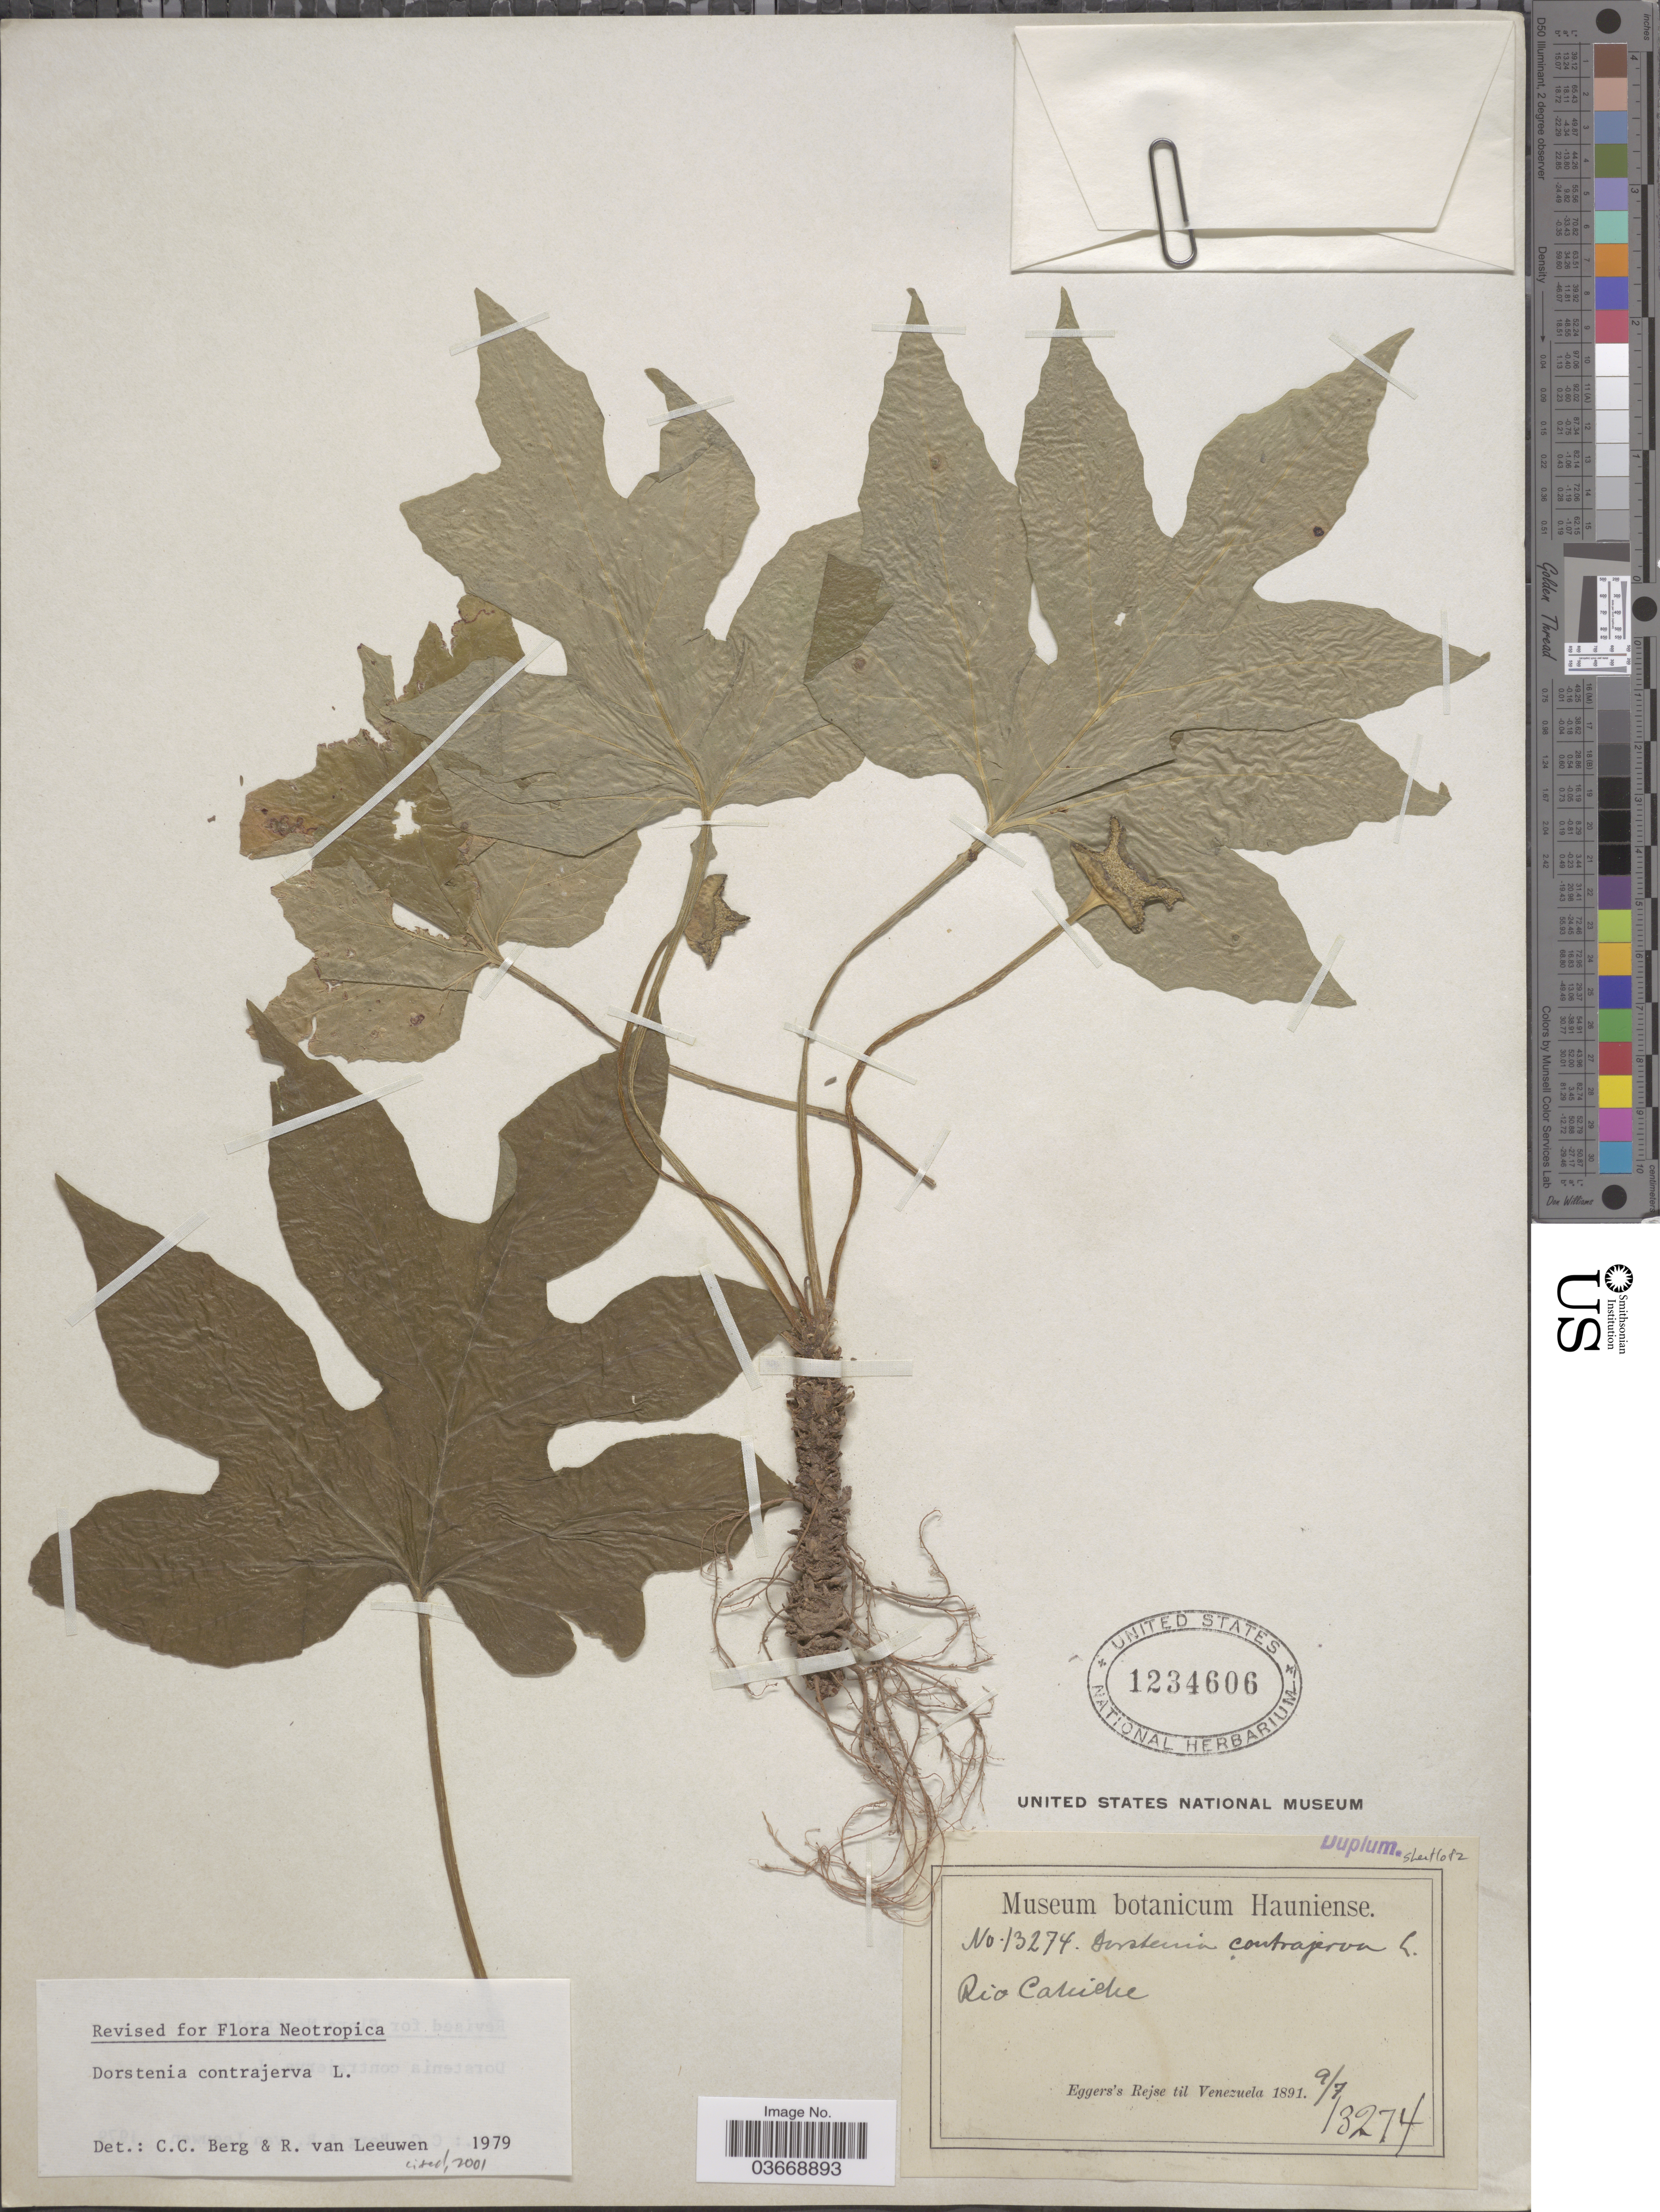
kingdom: Plantae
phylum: Tracheophyta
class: Magnoliopsida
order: Rosales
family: Moraceae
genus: Dorstenia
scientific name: Dorstenia contrajerva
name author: L.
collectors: -. Eggers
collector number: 13274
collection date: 1891-07-09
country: Venezuela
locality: Rio Camidie*.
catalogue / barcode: US 1234606